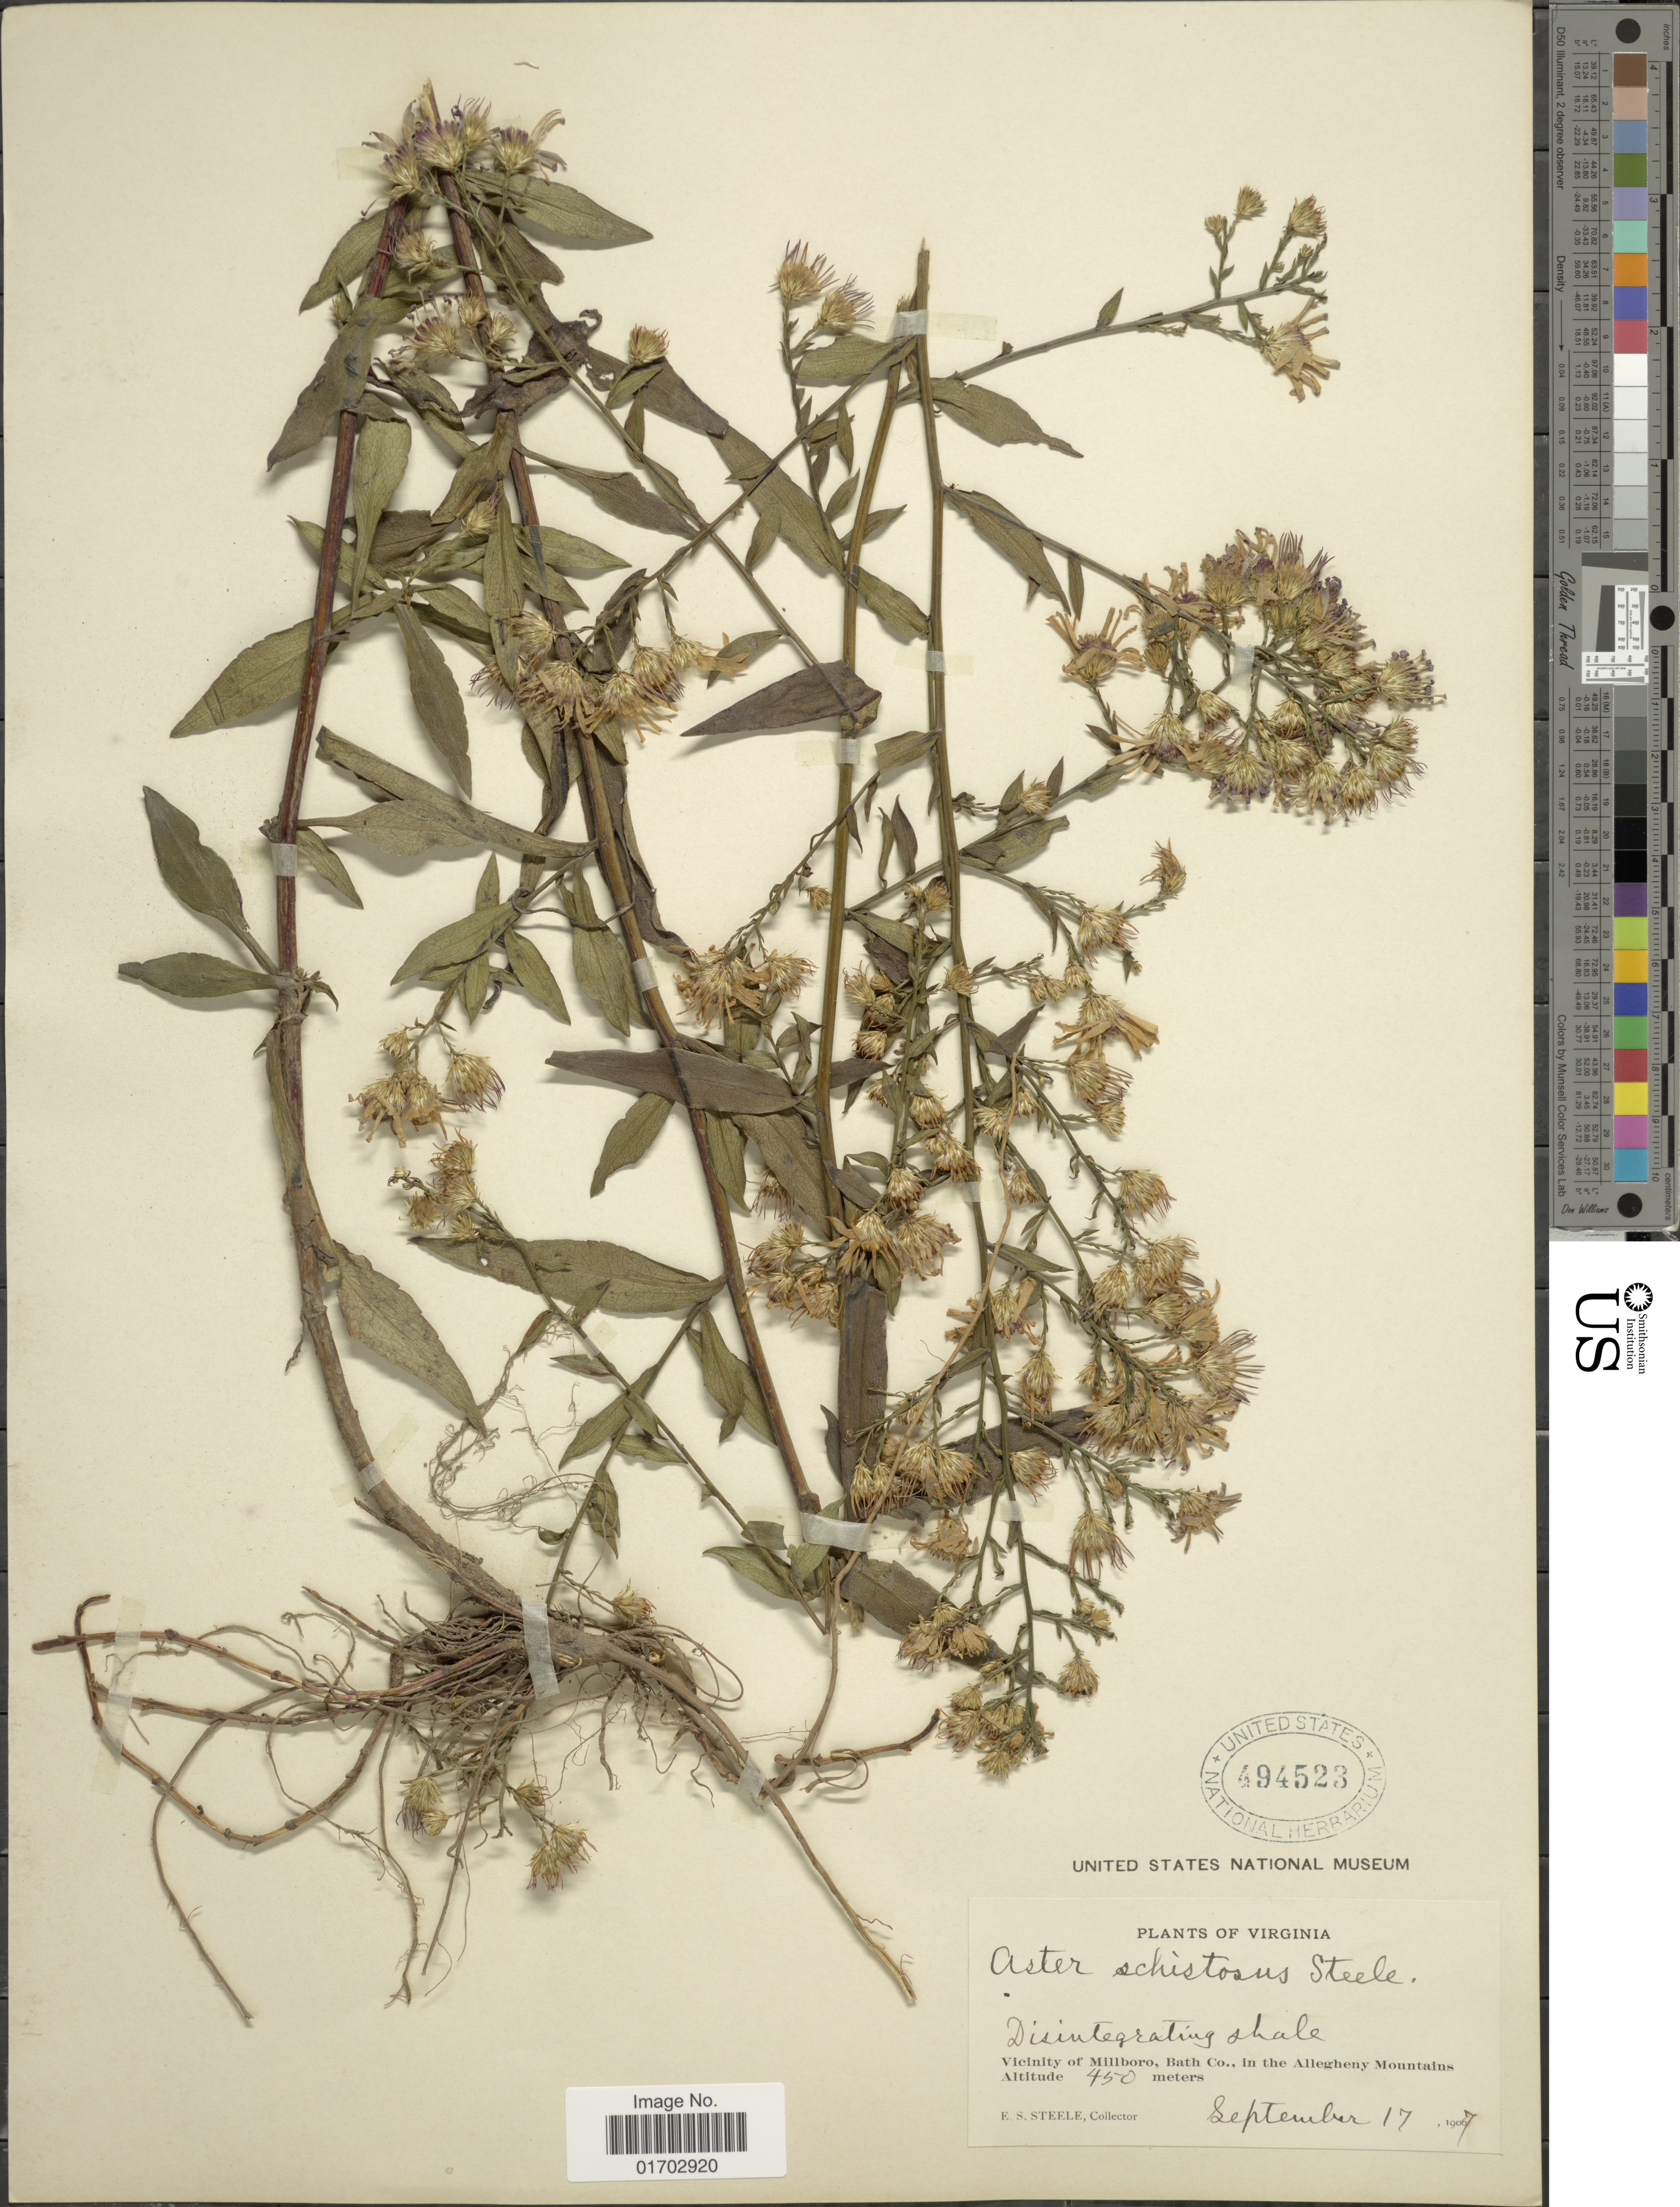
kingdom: Plantae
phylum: Tracheophyta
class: Magnoliopsida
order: Asterales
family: Asteraceae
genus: Symphyotrichum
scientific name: Symphyotrichum x schistosum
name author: (E.S. Steele) G.L. Nesom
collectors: E. Steele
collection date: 1907-09-17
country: United States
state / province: Virginia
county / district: Bath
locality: Vicinity of Millboro, Bath Co., in the Allegheny Mountains.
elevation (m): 450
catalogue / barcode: US 494523